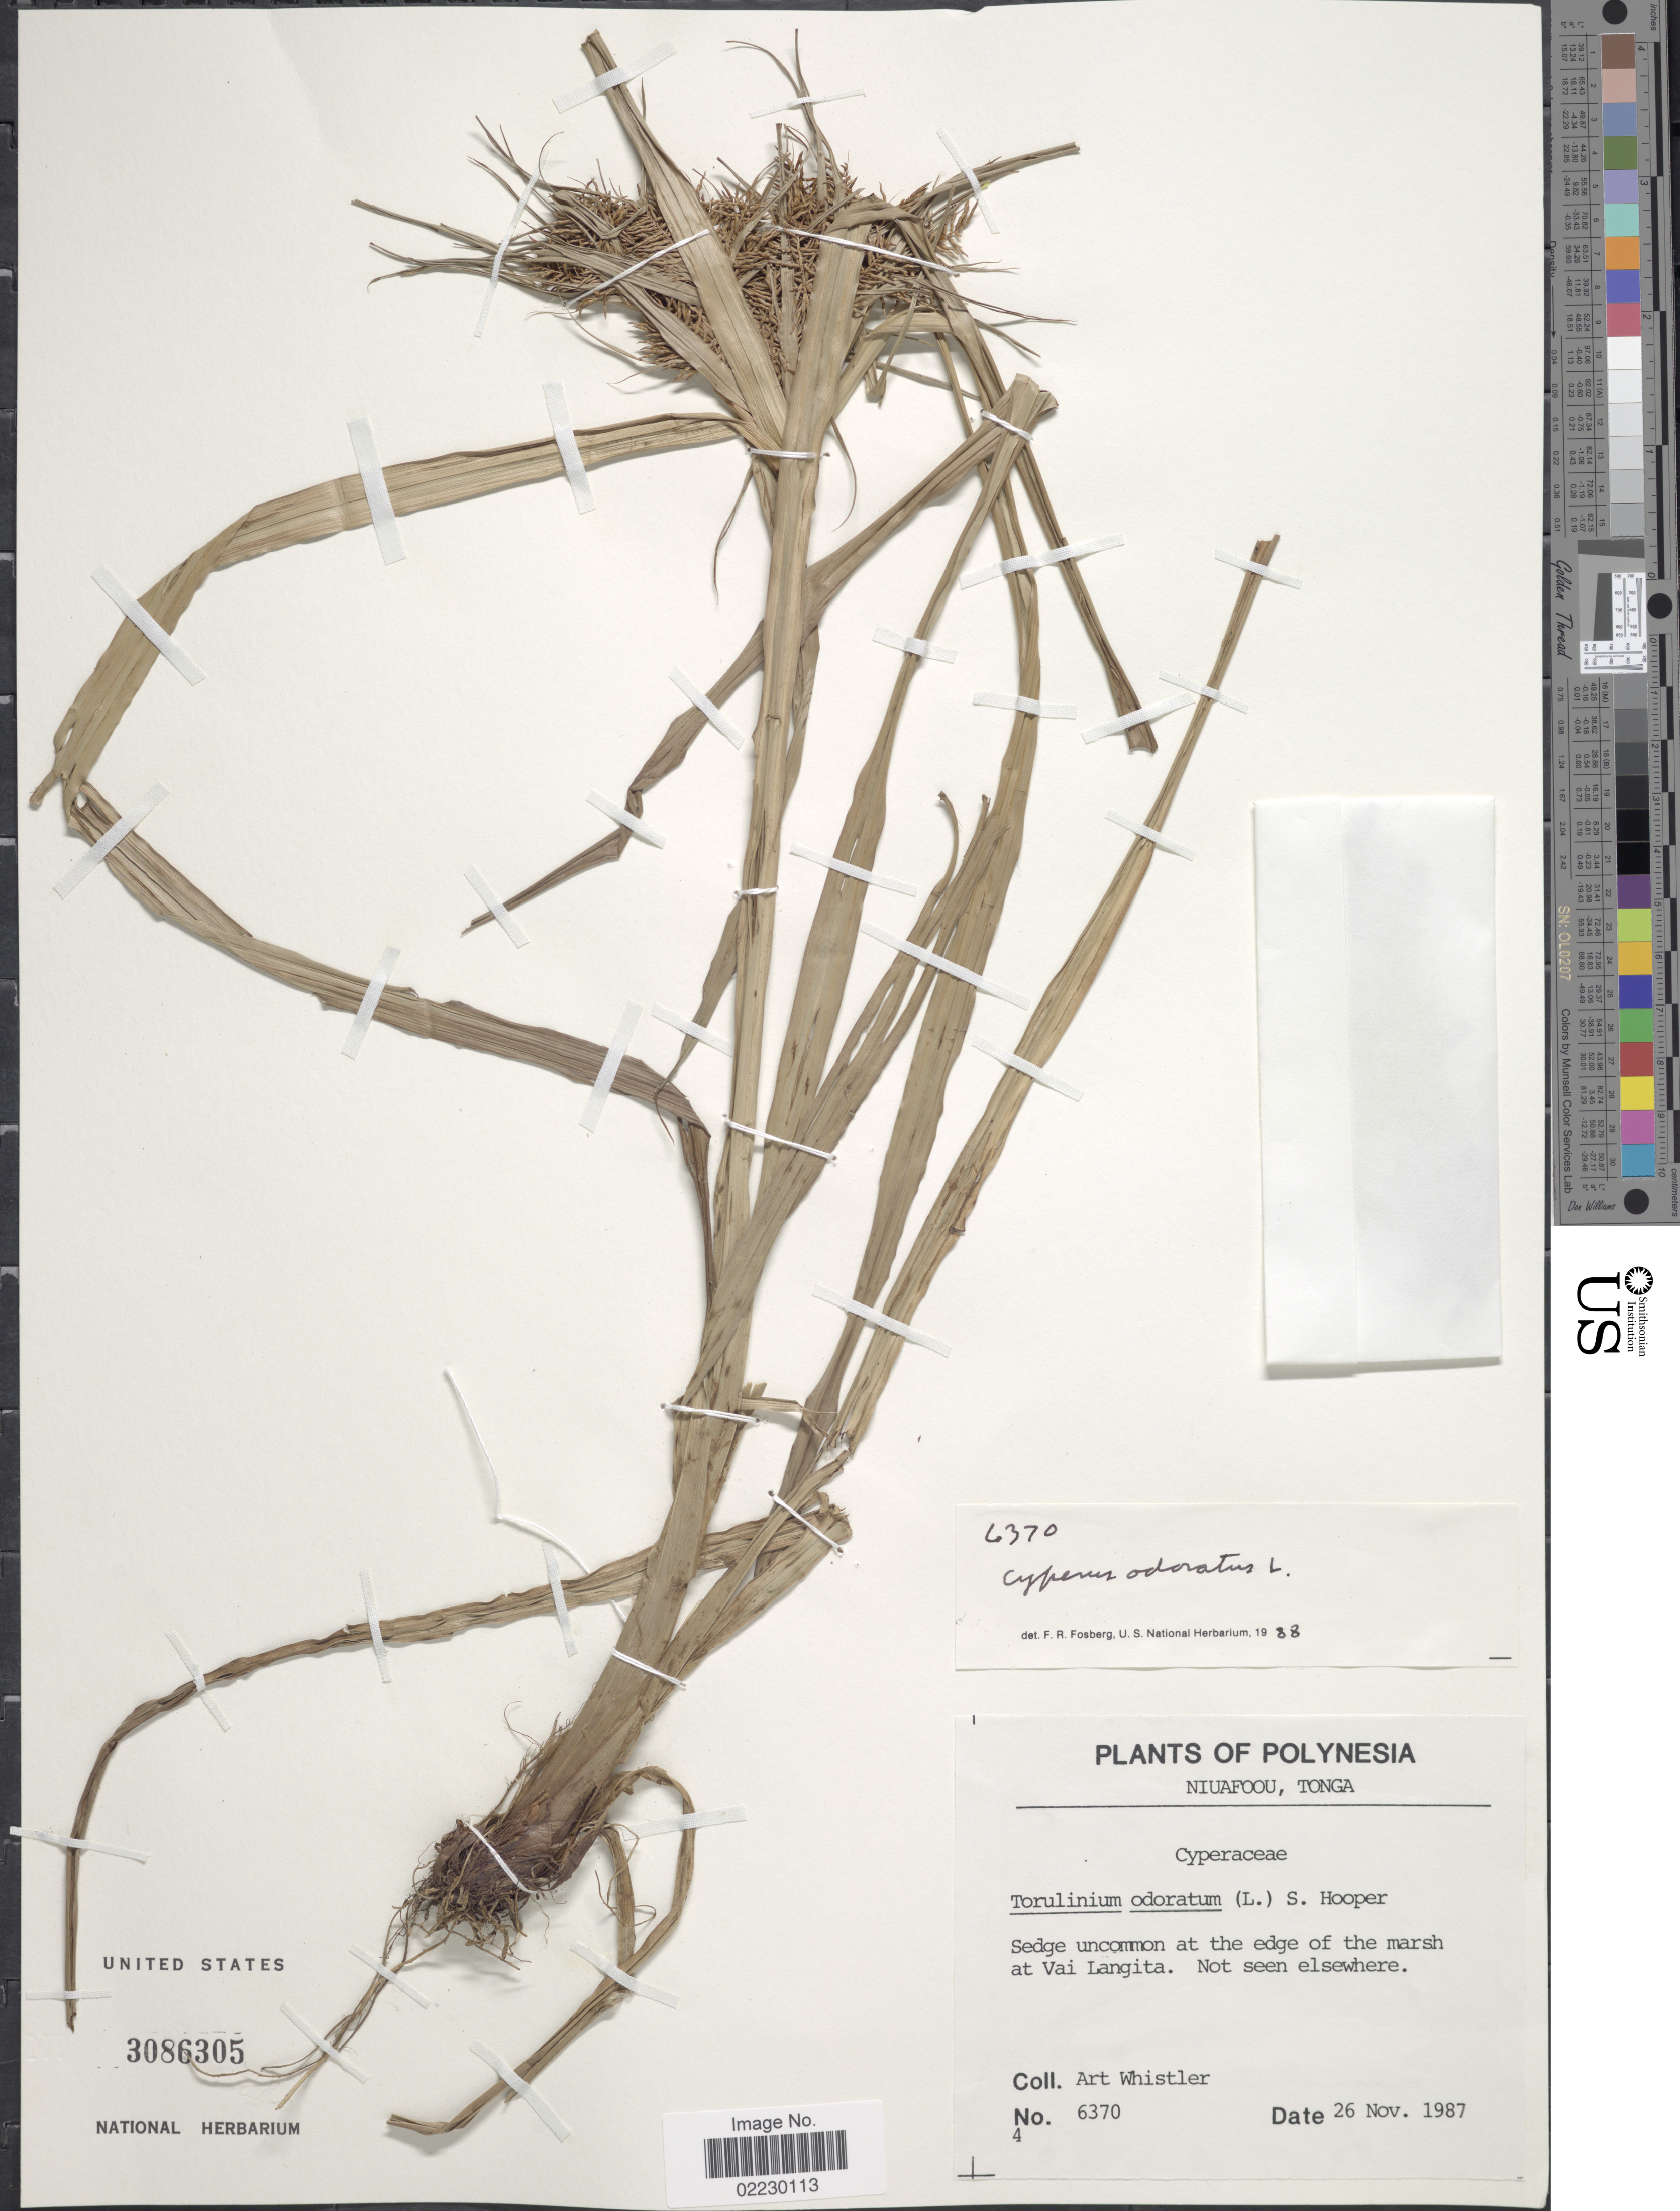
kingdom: Plantae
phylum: Tracheophyta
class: Liliopsida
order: Poales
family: Cyperaceae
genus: Cyperus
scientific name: Cyperus odoratus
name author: L.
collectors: A. Whistler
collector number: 6370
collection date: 1987-11-26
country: Tonga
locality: Polynesia, Niuafoou, edge of the marsh at Vai Langita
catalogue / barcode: US 3086305